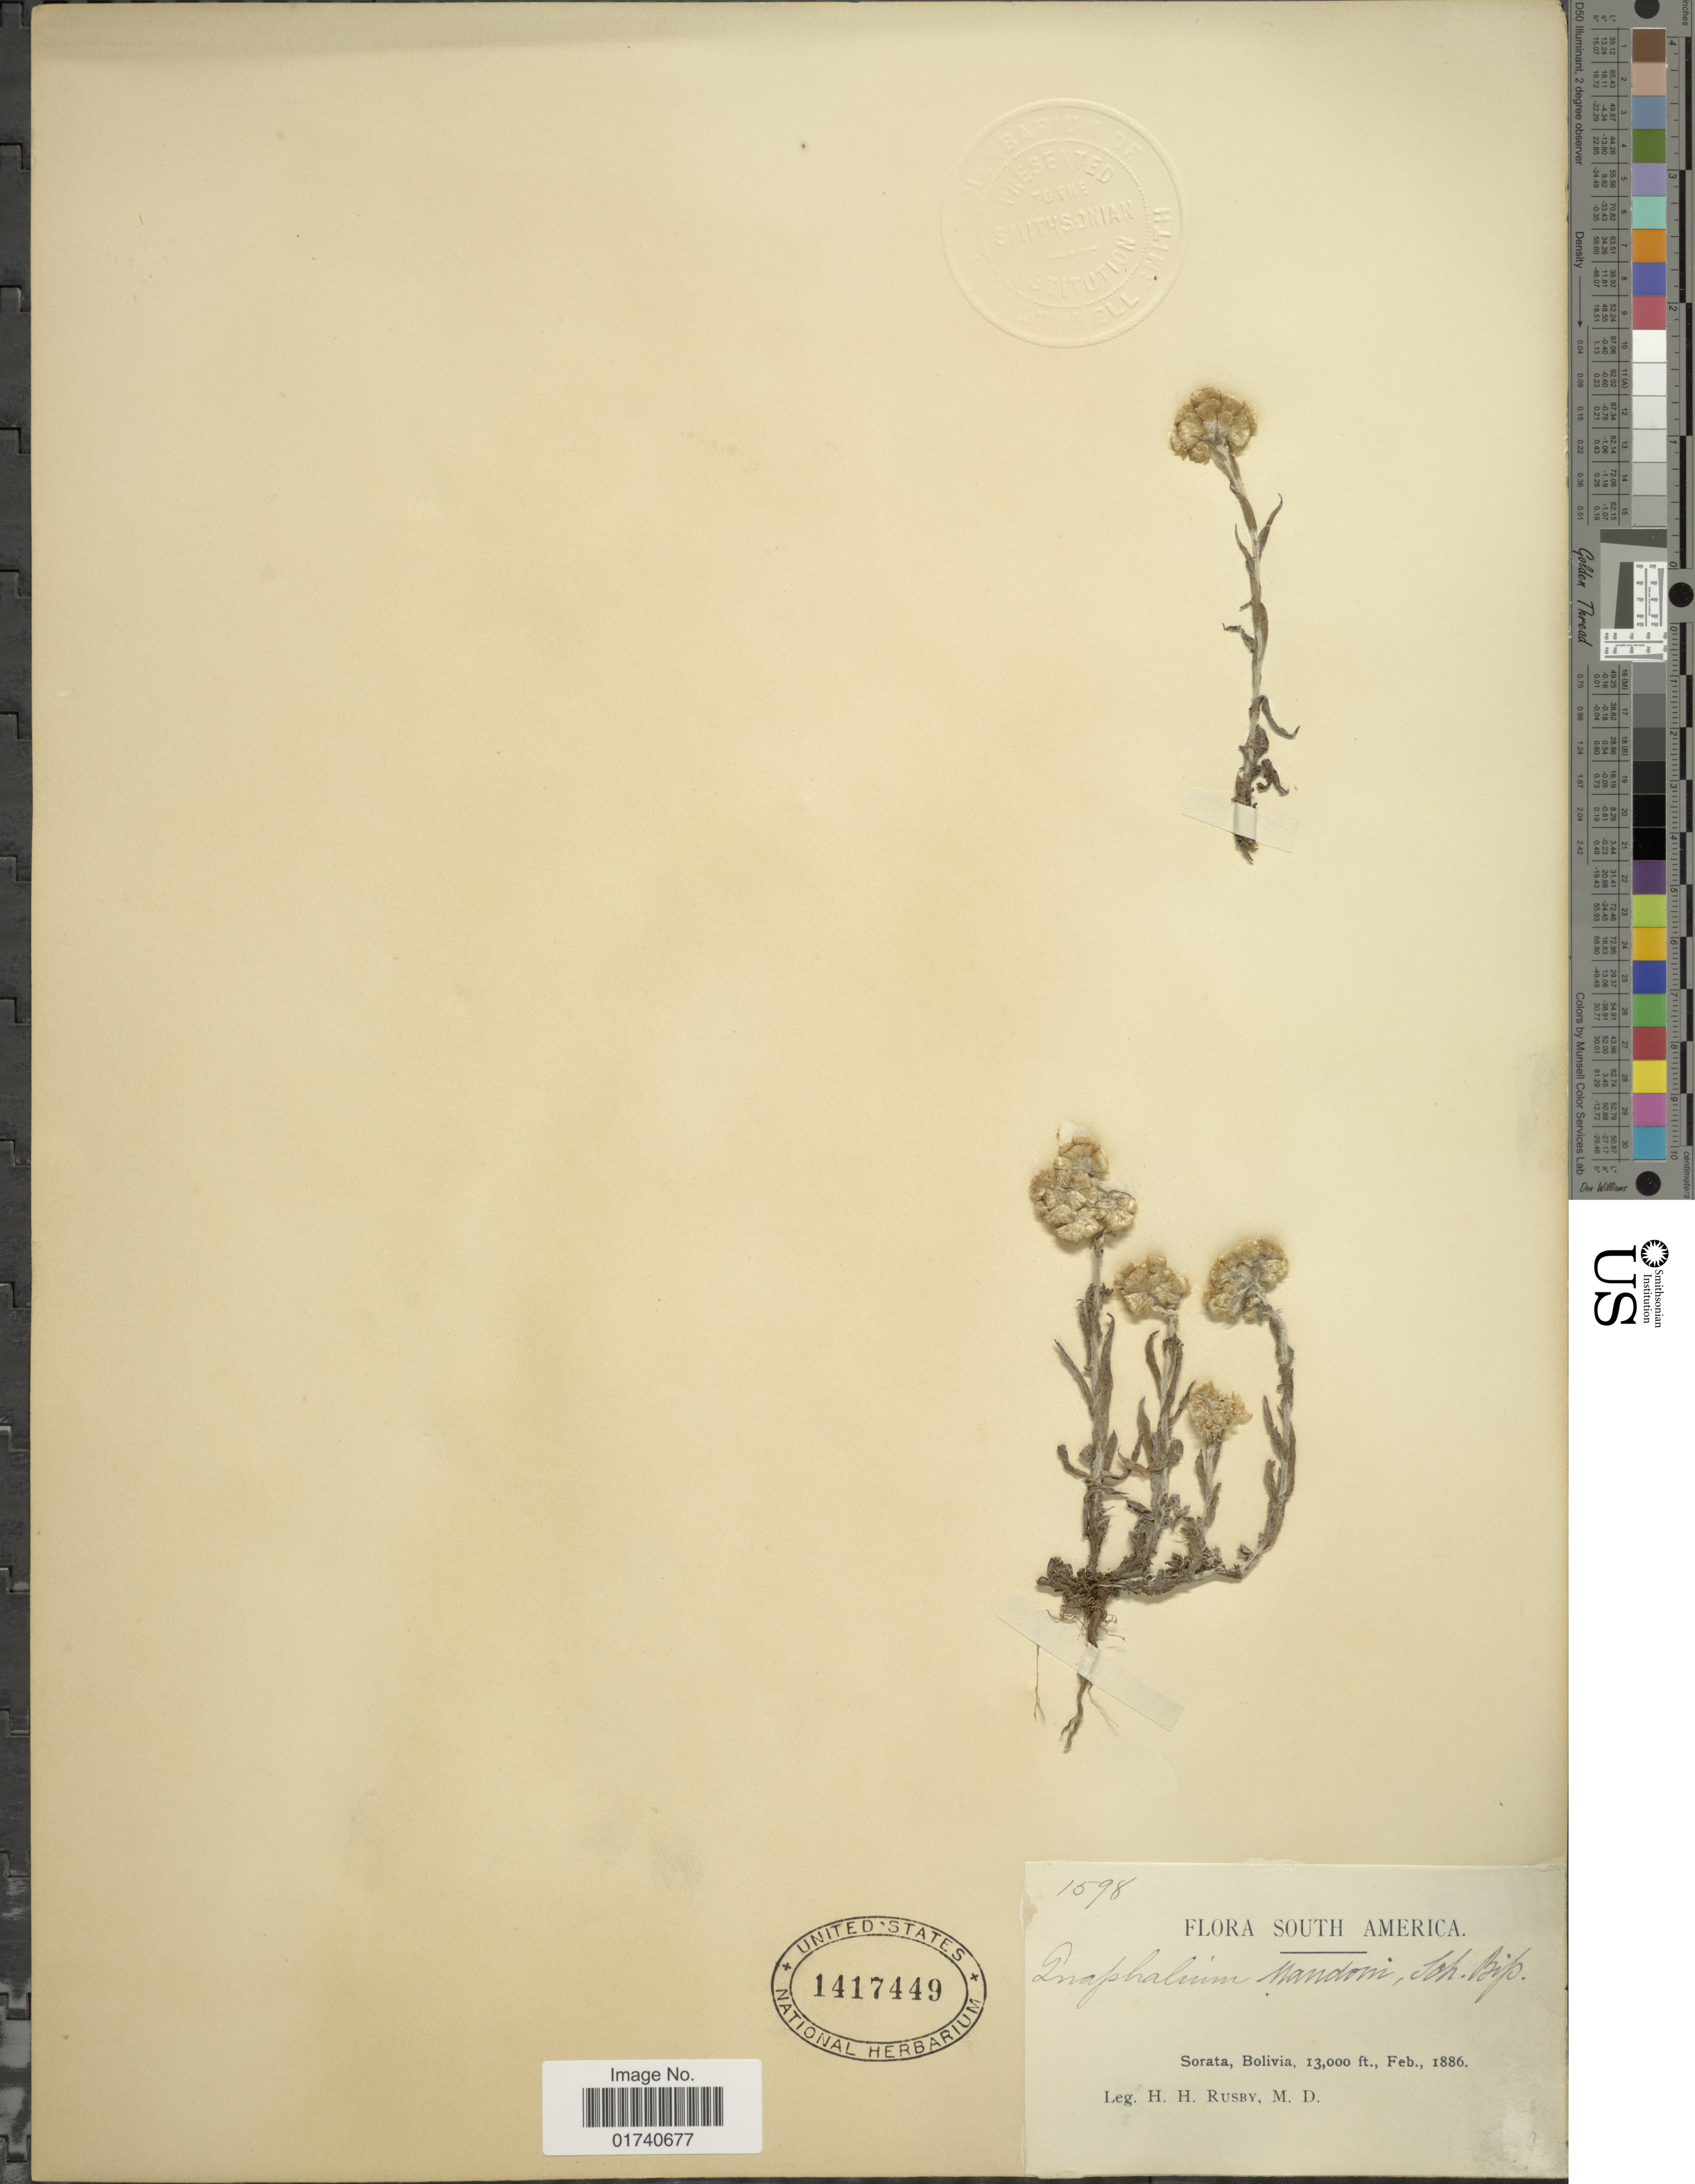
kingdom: Plantae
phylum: Tracheophyta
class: Magnoliopsida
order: Asterales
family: Asteraceae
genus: Pseudognaphalium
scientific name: Pseudognaphalium gaudichaudianum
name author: (DC.) Anderb.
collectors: H. H. Rusby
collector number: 1598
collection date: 1886-02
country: Bolivia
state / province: La Páz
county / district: Larecaja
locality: Sorata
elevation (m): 3962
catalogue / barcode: US 1417449